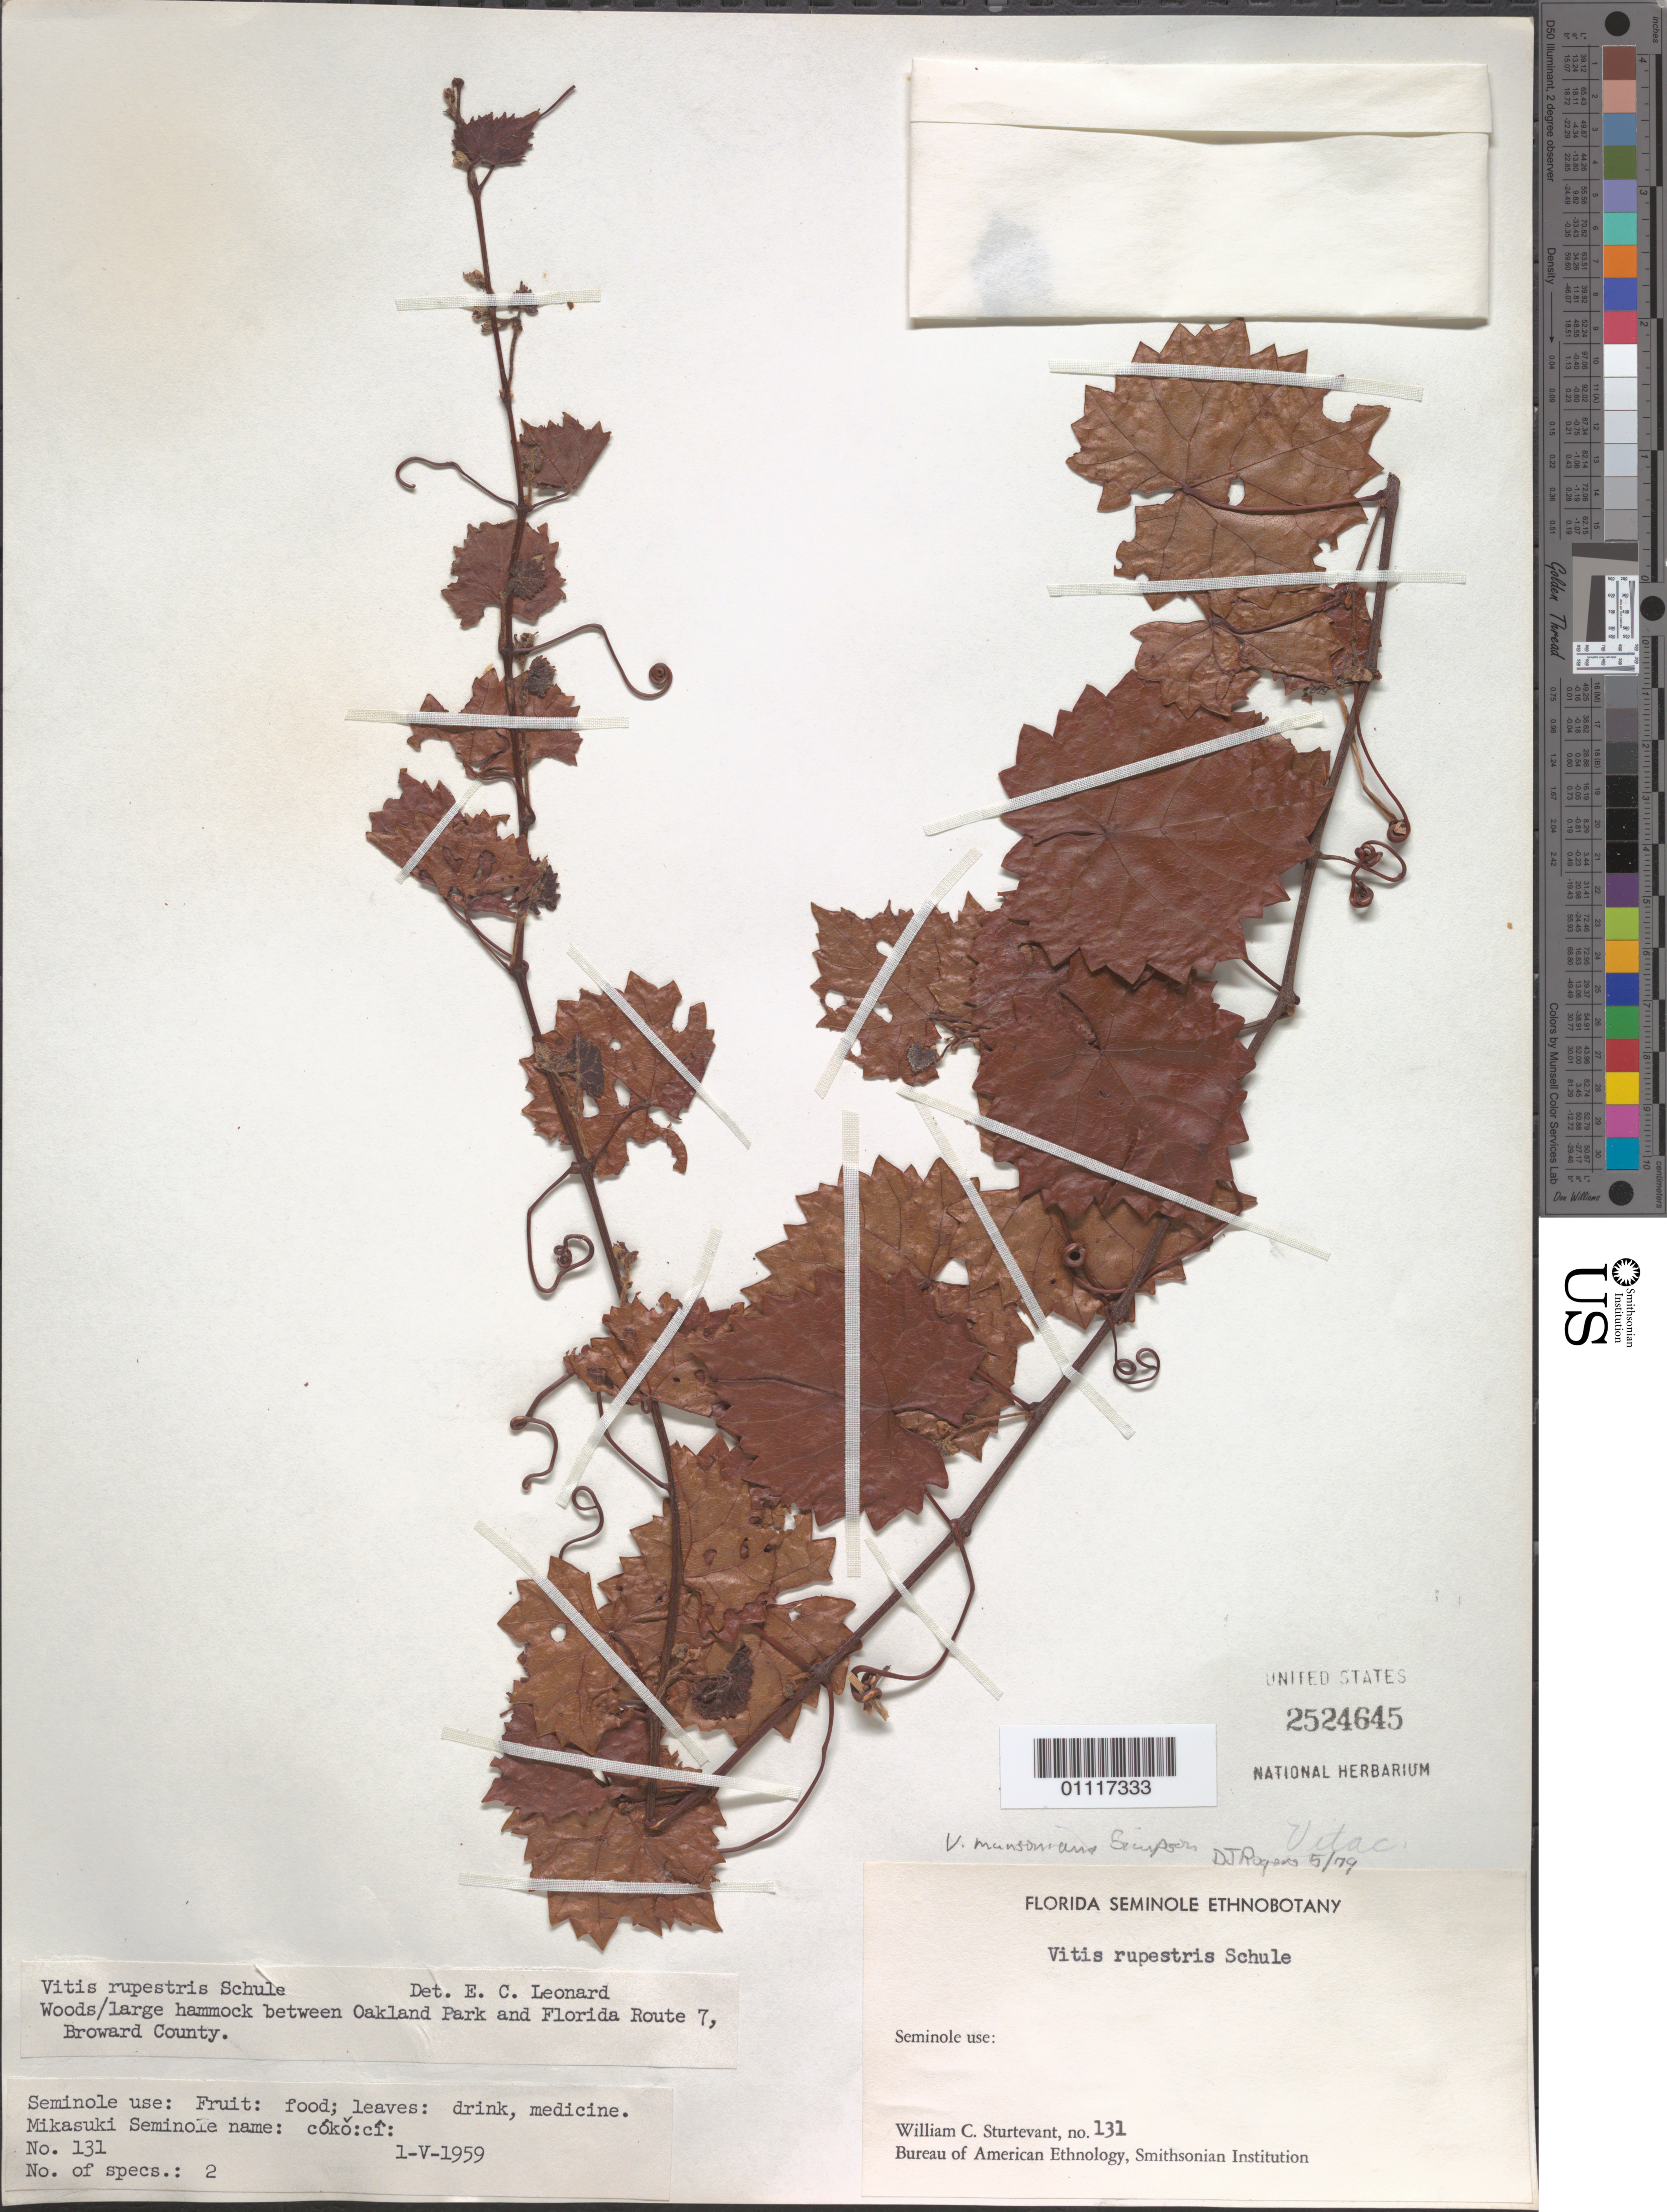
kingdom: Plantae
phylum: Tracheophyta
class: Magnoliopsida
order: Vitales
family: Vitaceae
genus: Vitis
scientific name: Vitis munsoniana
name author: J.H. Simpson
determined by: Rogers, D. J.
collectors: W. Sturtevant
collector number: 131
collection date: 1959-05-01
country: United States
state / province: Florida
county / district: Broward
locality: Woods/large hammock between Oakland Park and Florida Route 7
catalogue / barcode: US 2524645